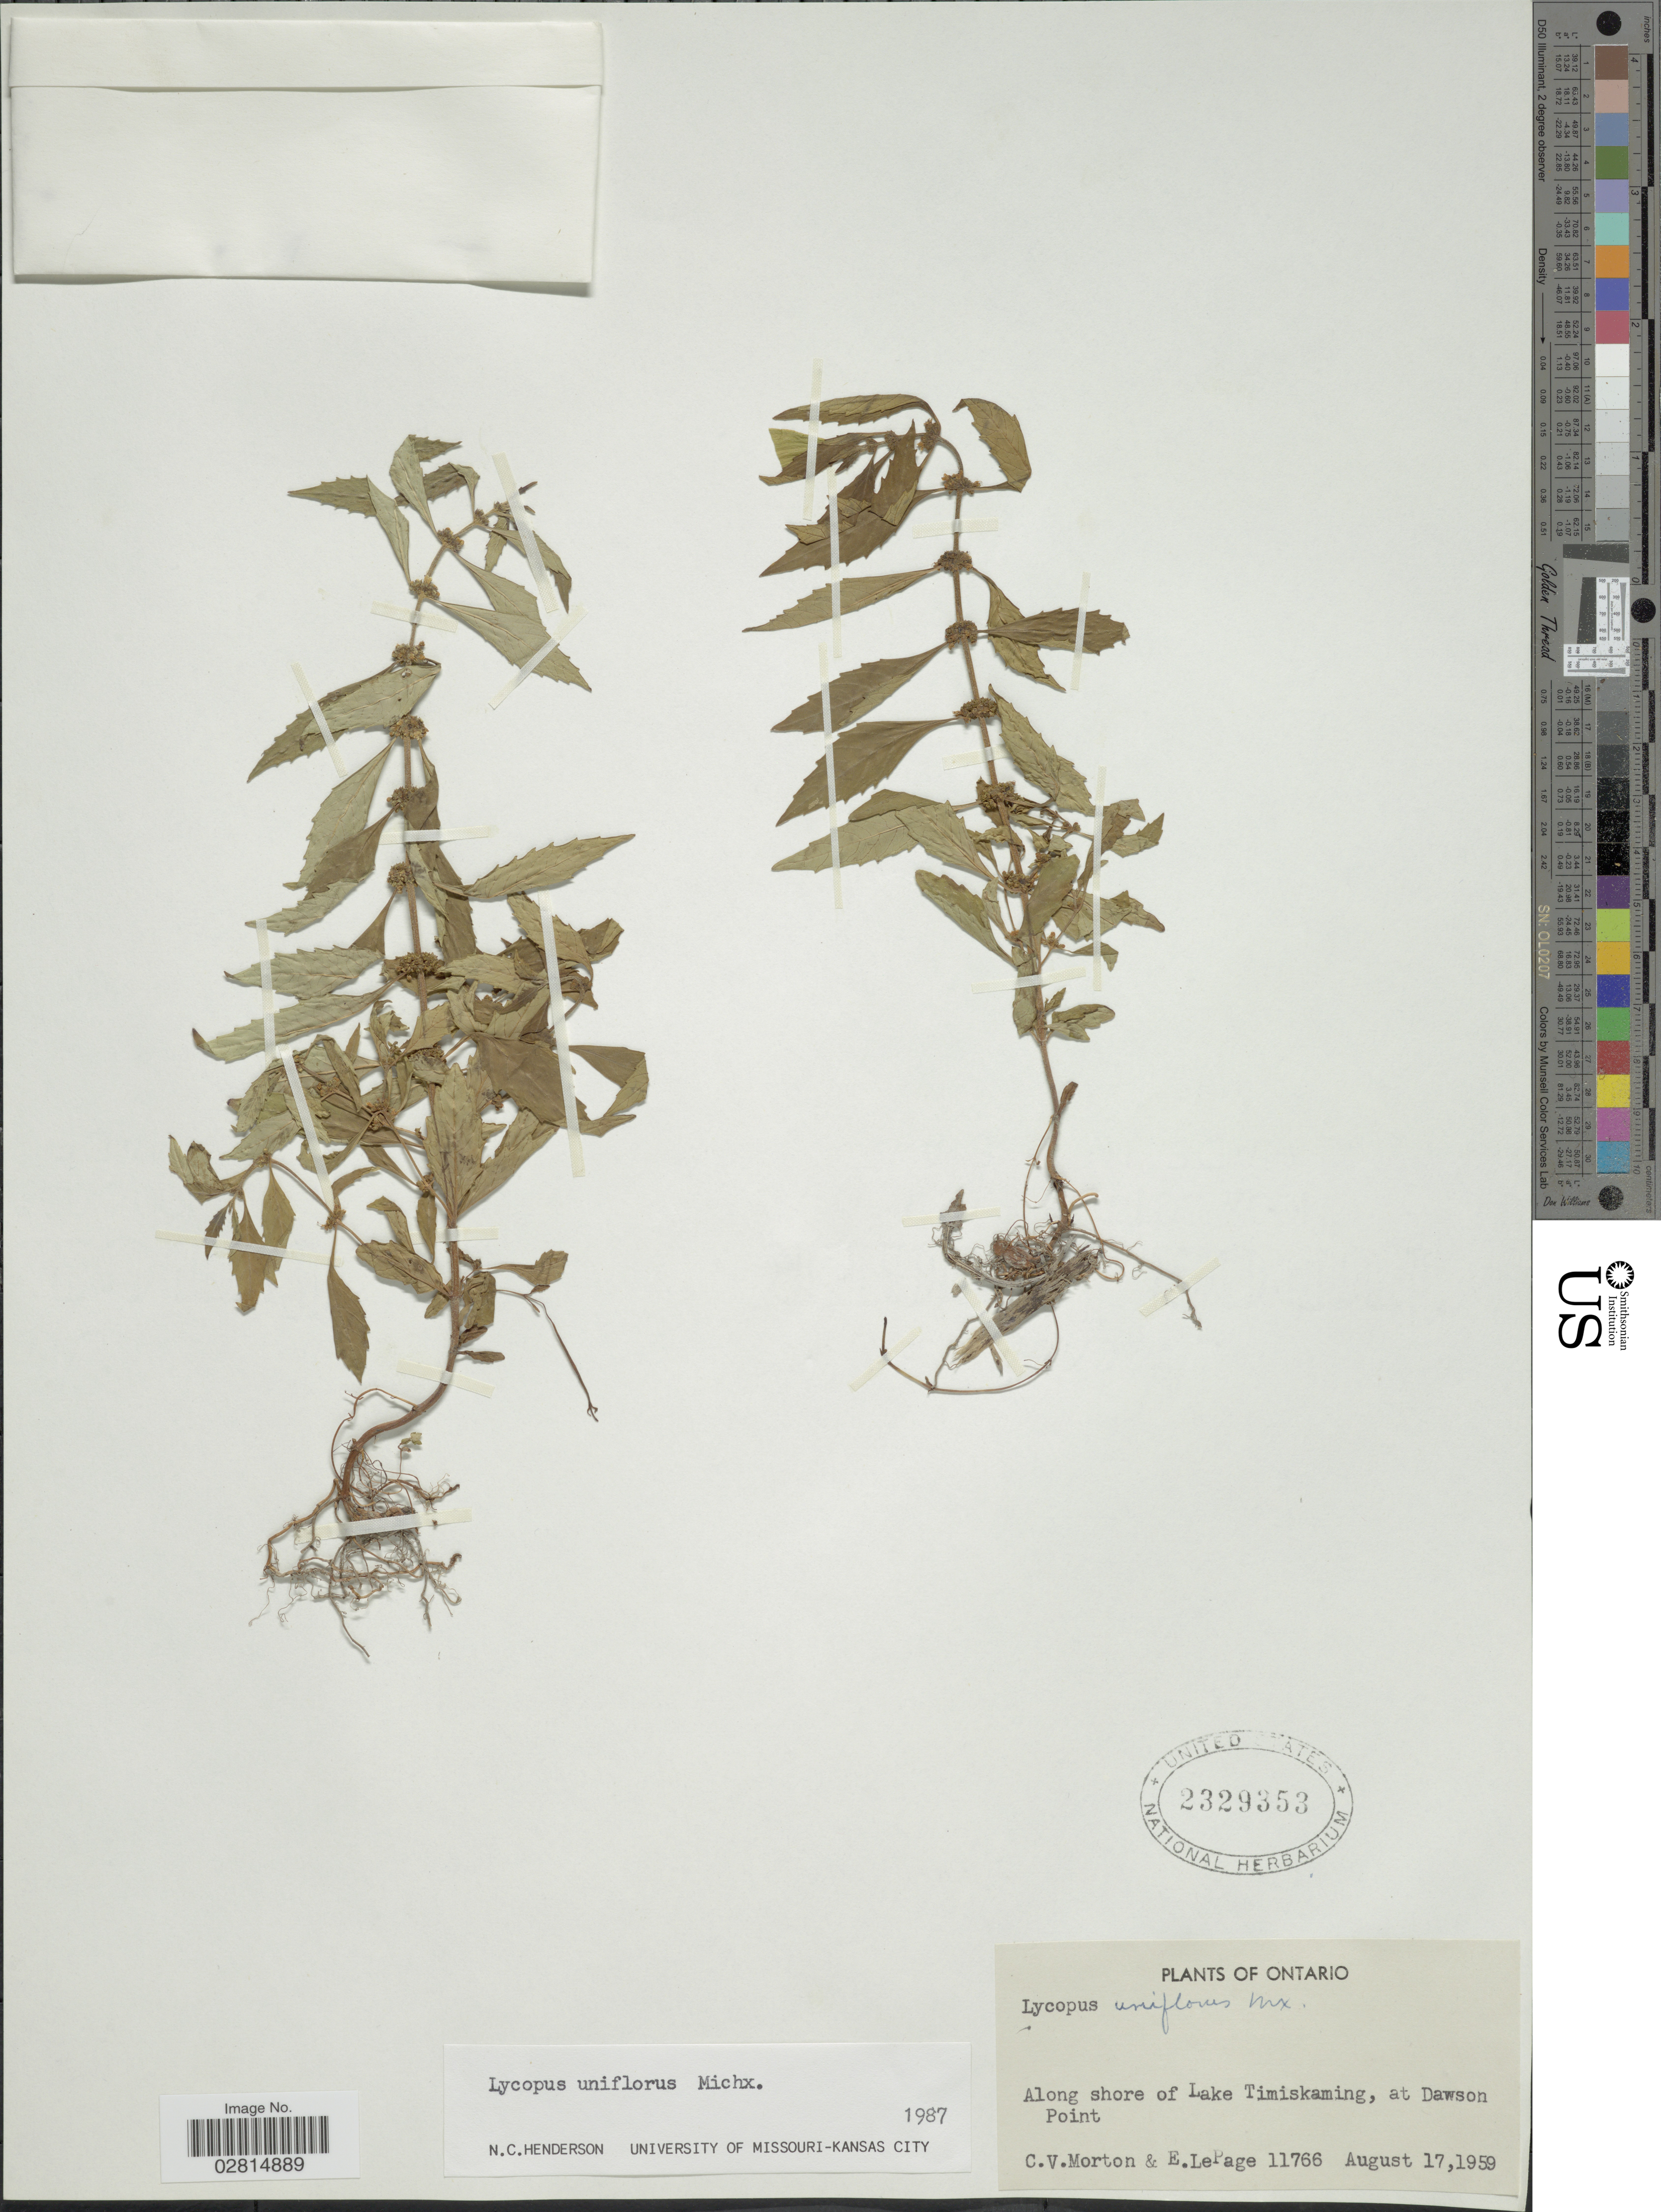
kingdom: Plantae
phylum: Tracheophyta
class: Magnoliopsida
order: Lamiales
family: Lamiaceae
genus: Lycopus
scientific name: Lycopus uniflorus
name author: Michx.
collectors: C. V. Morton & E. Lepage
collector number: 11766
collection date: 1959-08-17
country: Canada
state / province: Ontario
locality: Along shore of Lake Timiskaming, at Dawson Point.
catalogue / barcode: US 2329353